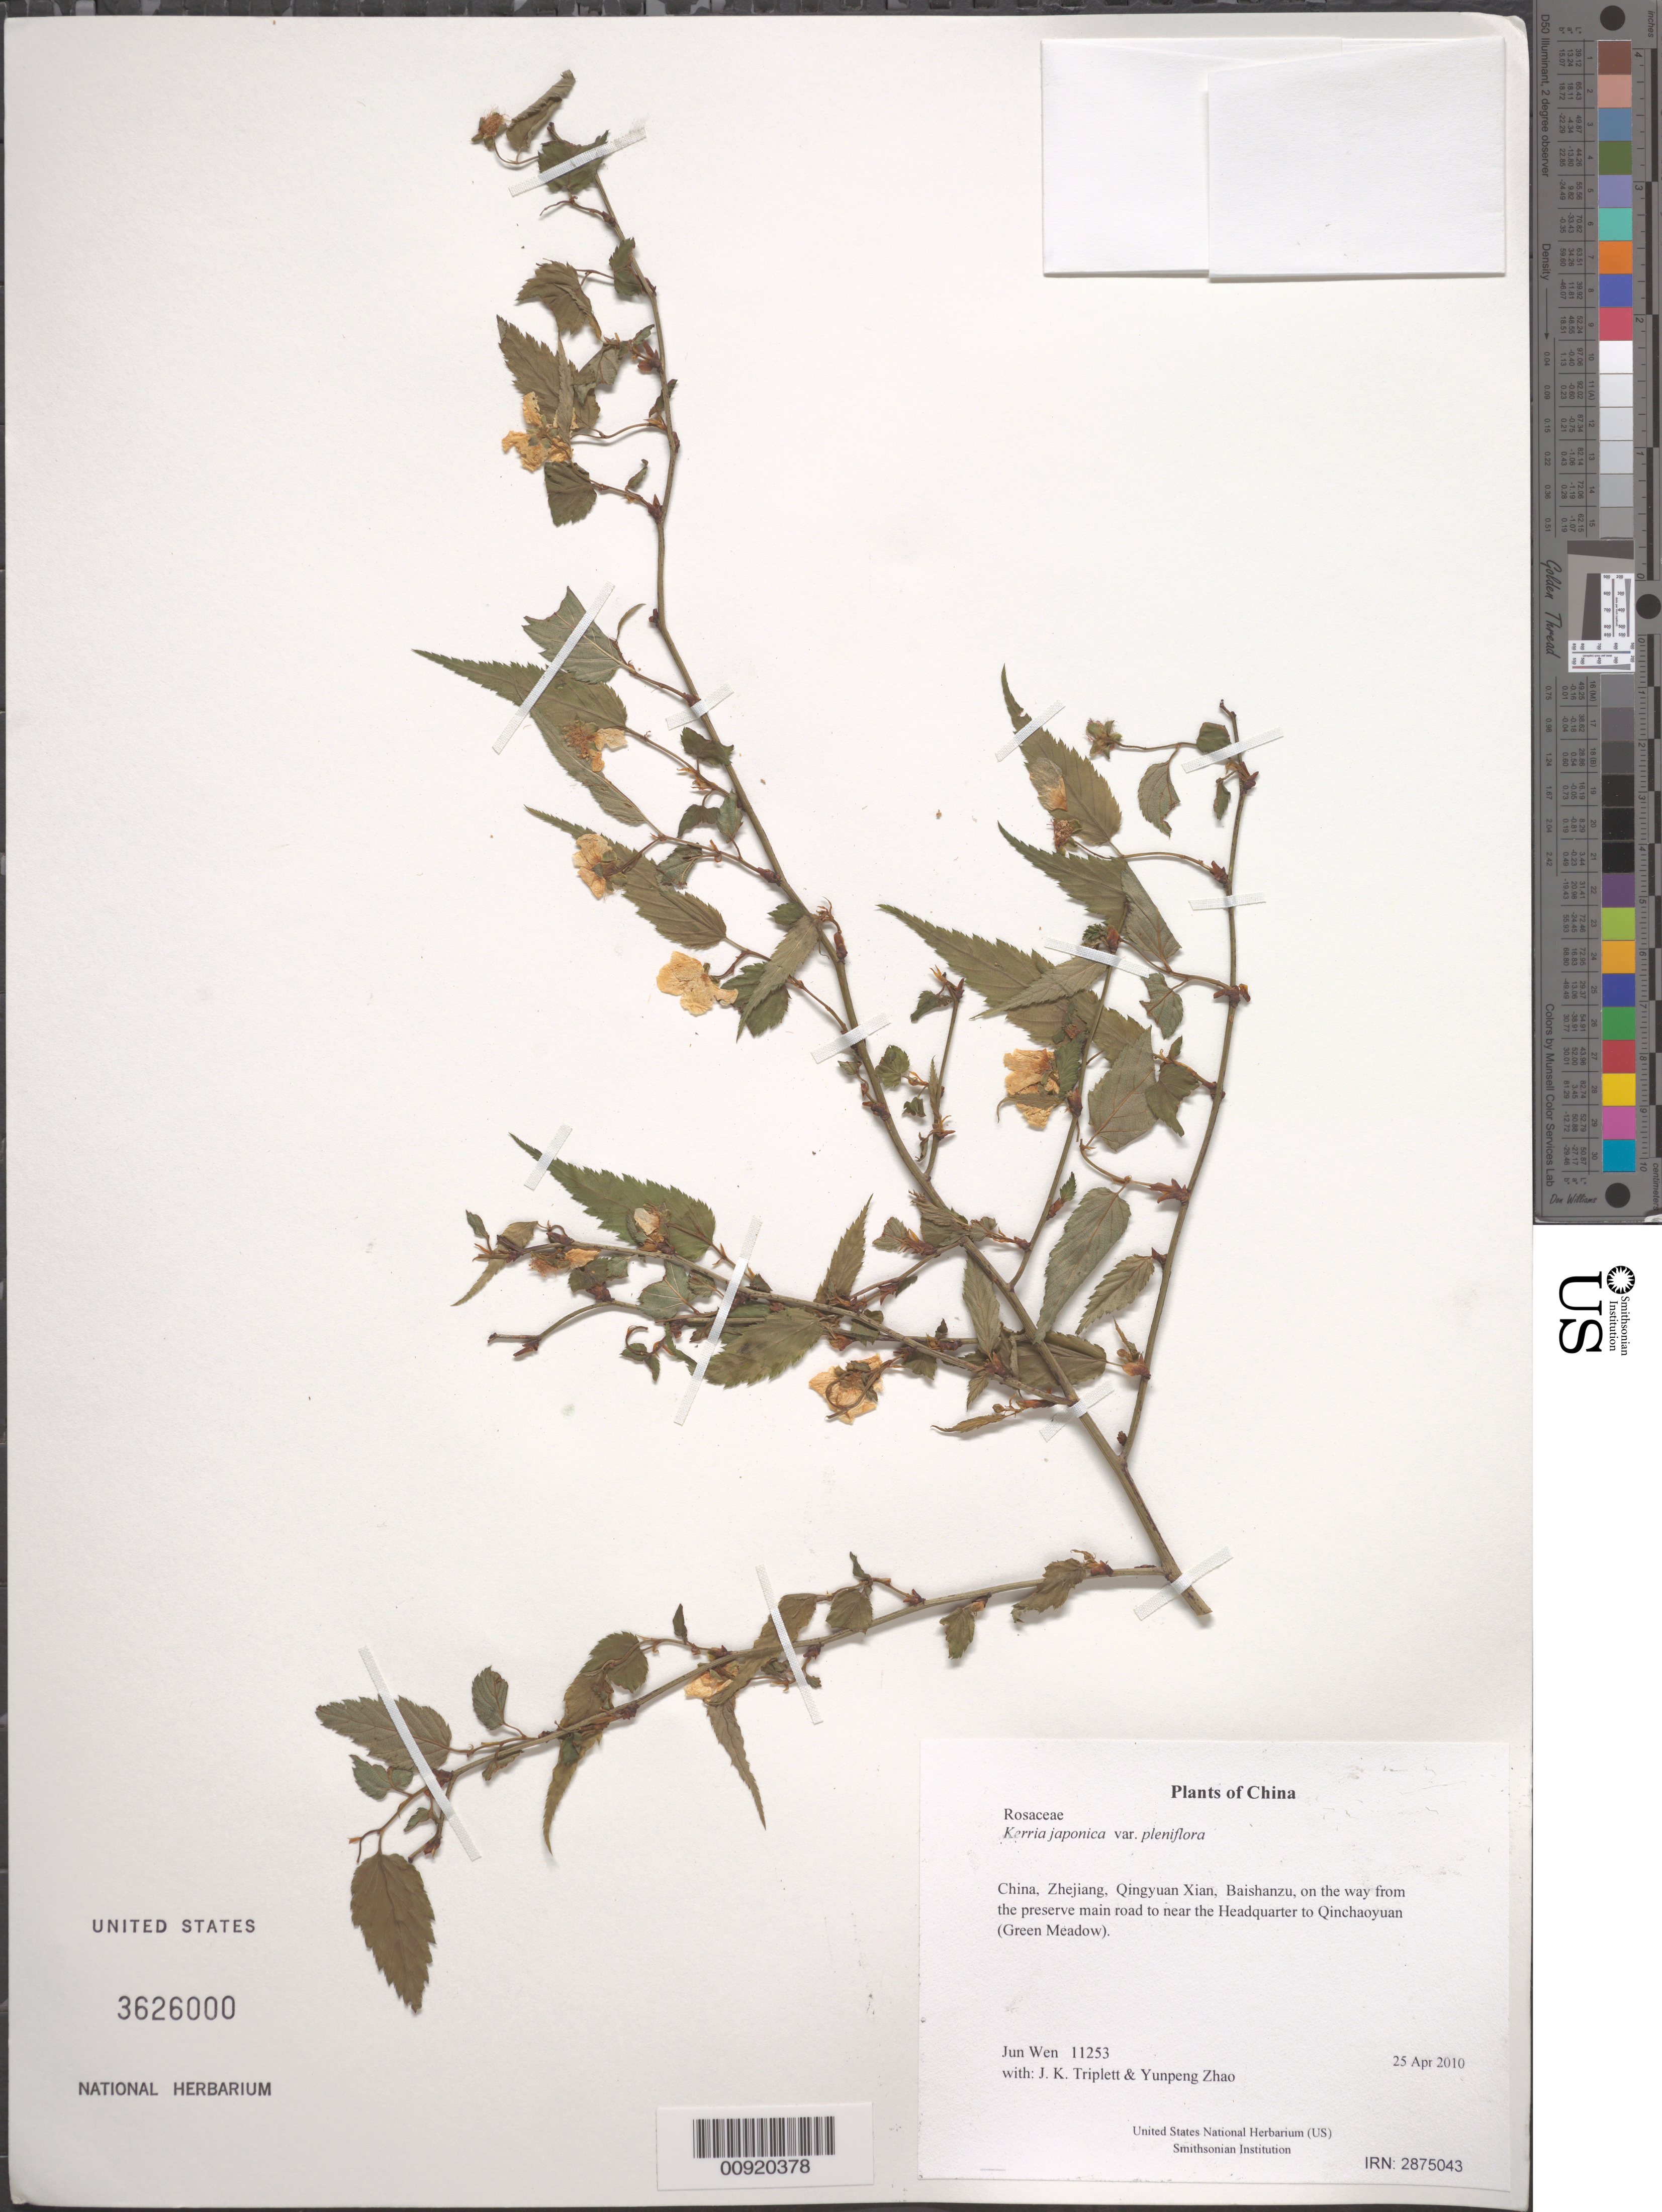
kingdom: Plantae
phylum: Tracheophyta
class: Magnoliopsida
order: Rosales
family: Rosaceae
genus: Kerria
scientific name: Kerria japonica var. pleniflora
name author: Witte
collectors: J. Wen, J. K. Triplett & Yunpeng Zhao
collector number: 11253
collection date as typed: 25 Apr 2010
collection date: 2010-04-25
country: China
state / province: Zhejiang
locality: Qingyuan Xian, Baishanzu, on the way from the preserve main road to near the Headquarter to Qinchaoyuan (Green Meadow).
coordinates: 27 43.836 N, 119 11.136 E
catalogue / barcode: US 3626000